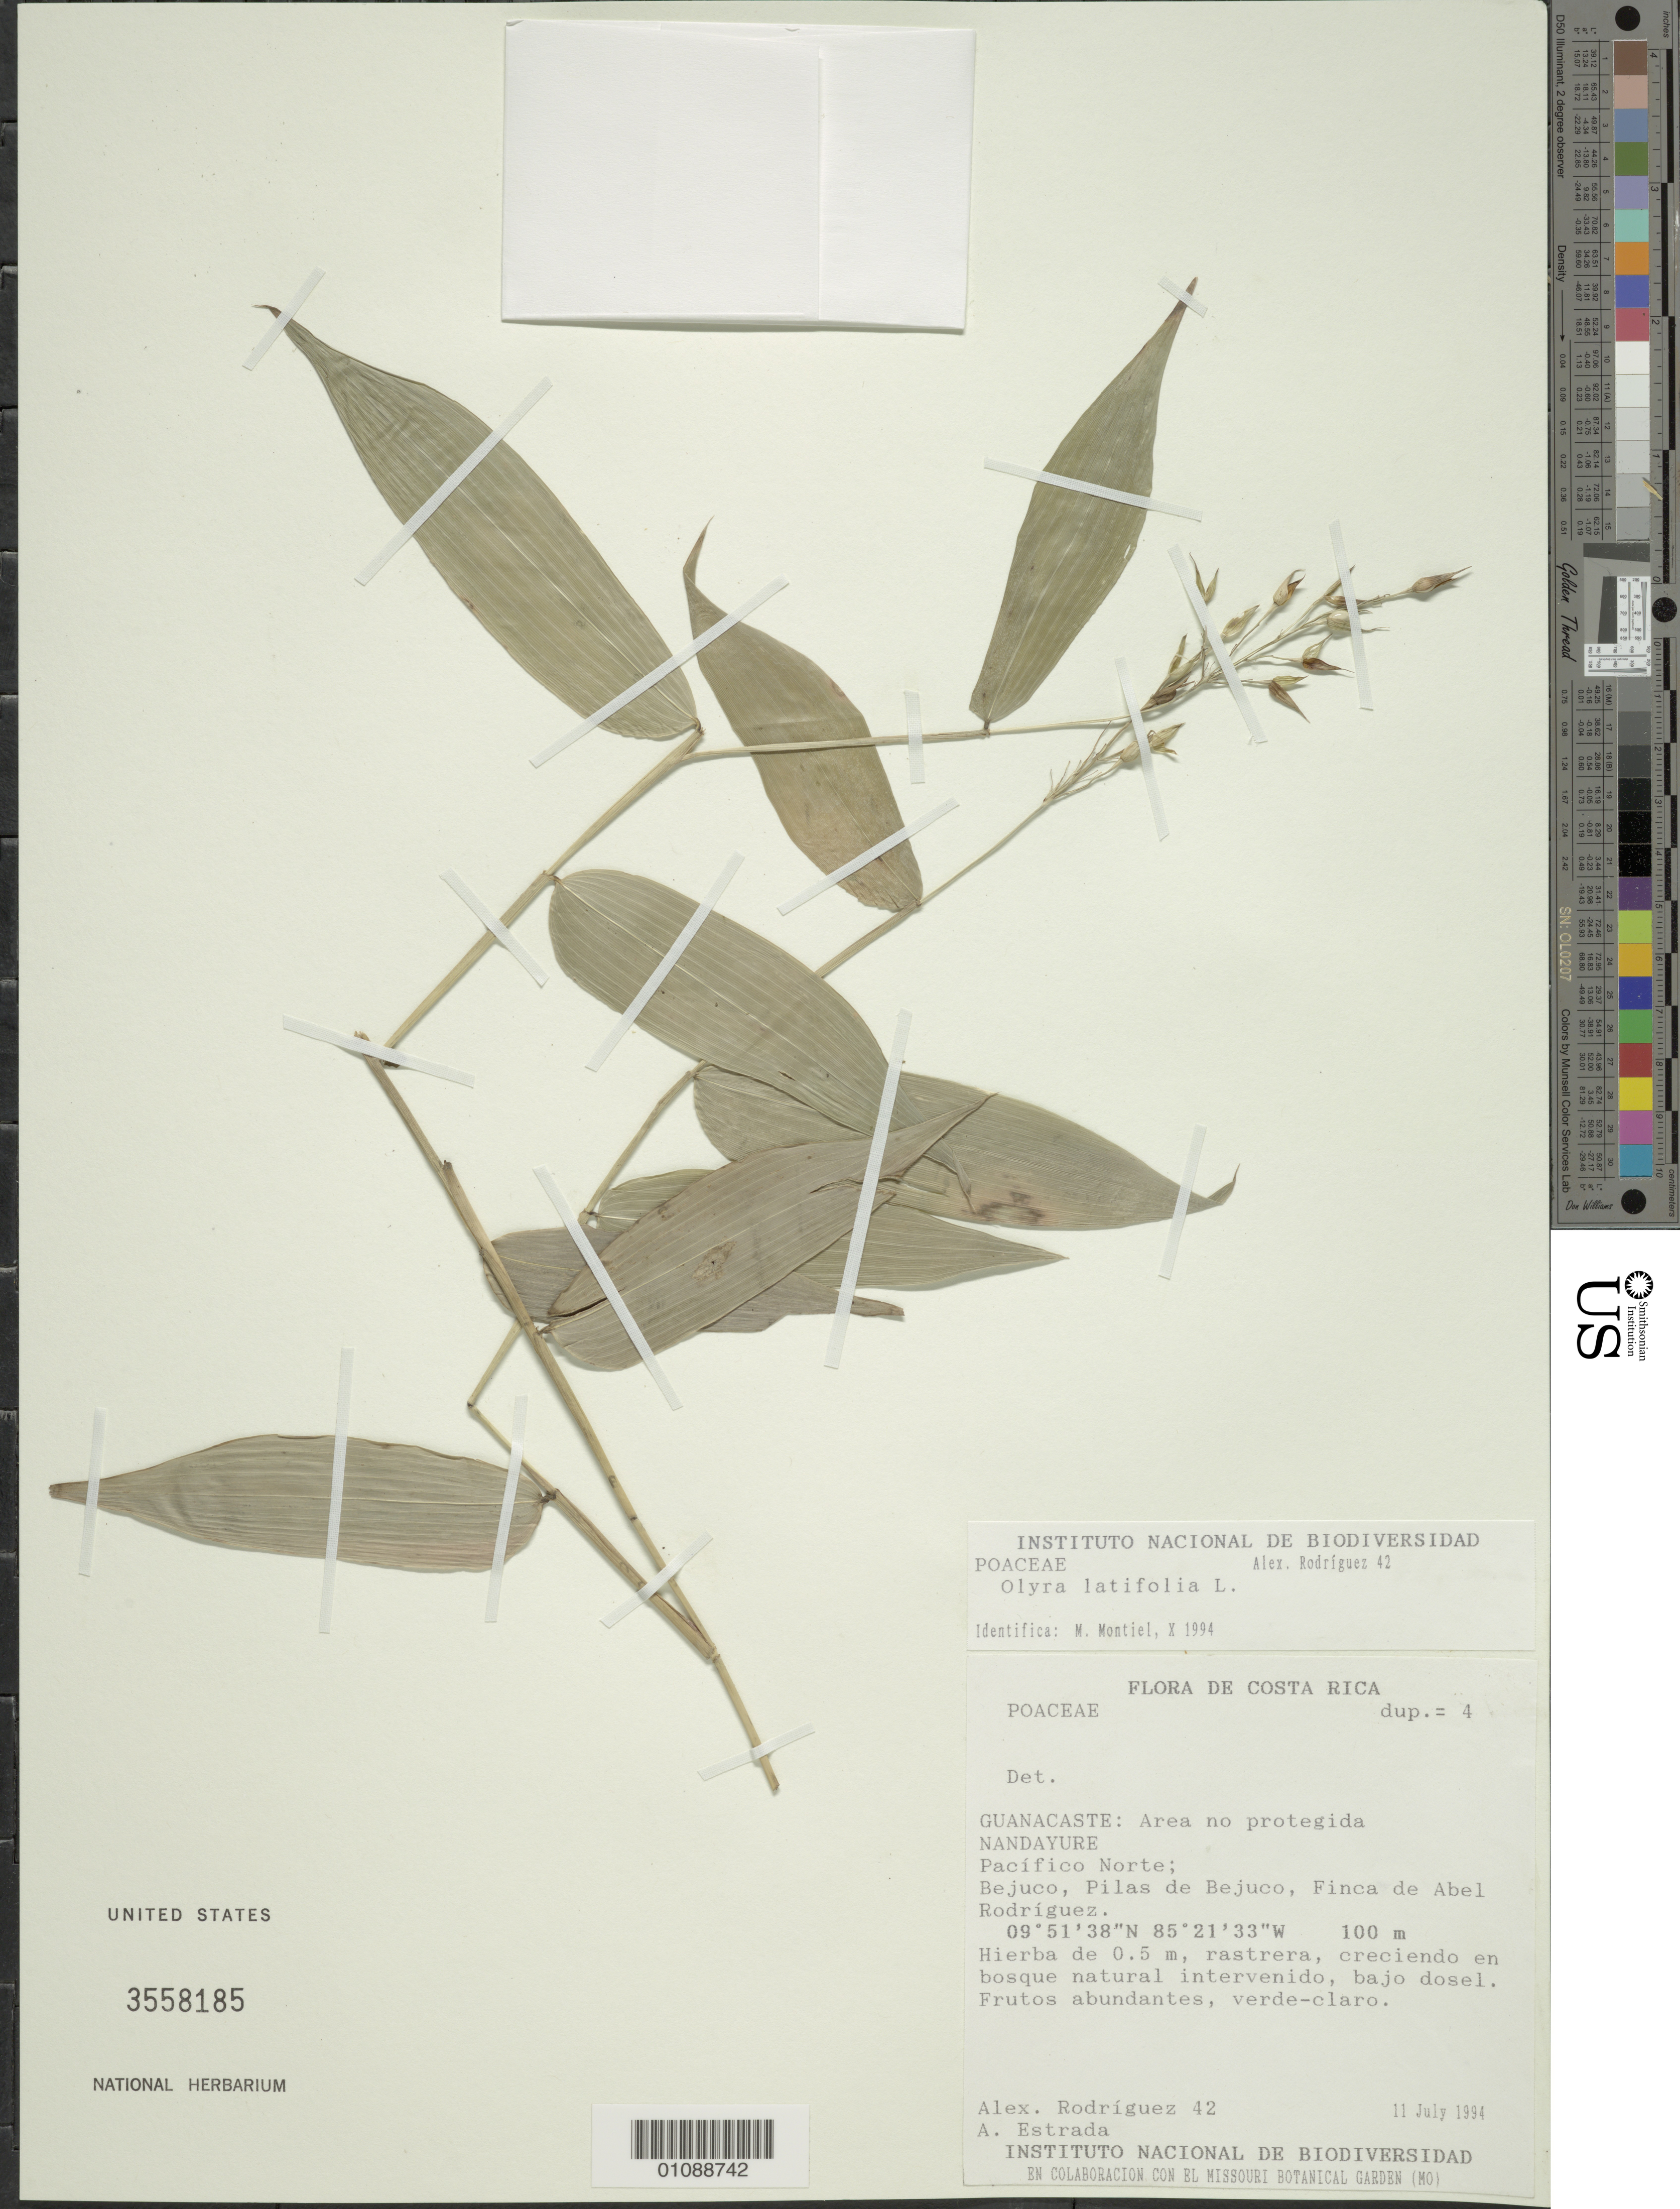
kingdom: Plantae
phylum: Tracheophyta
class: Liliopsida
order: Poales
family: Poaceae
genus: Olyra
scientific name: Olyra latifolia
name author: L.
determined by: Montiel L., M.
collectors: A. Rodríguez G. & A. Estrada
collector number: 42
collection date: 1994-07-11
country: Costa Rica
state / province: Guanacaste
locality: Nandayure, Pacifico Norte, Bejuco, Pilas de Bejuno, Finca de Abel Rodriguez.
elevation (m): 100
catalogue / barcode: US 3558185